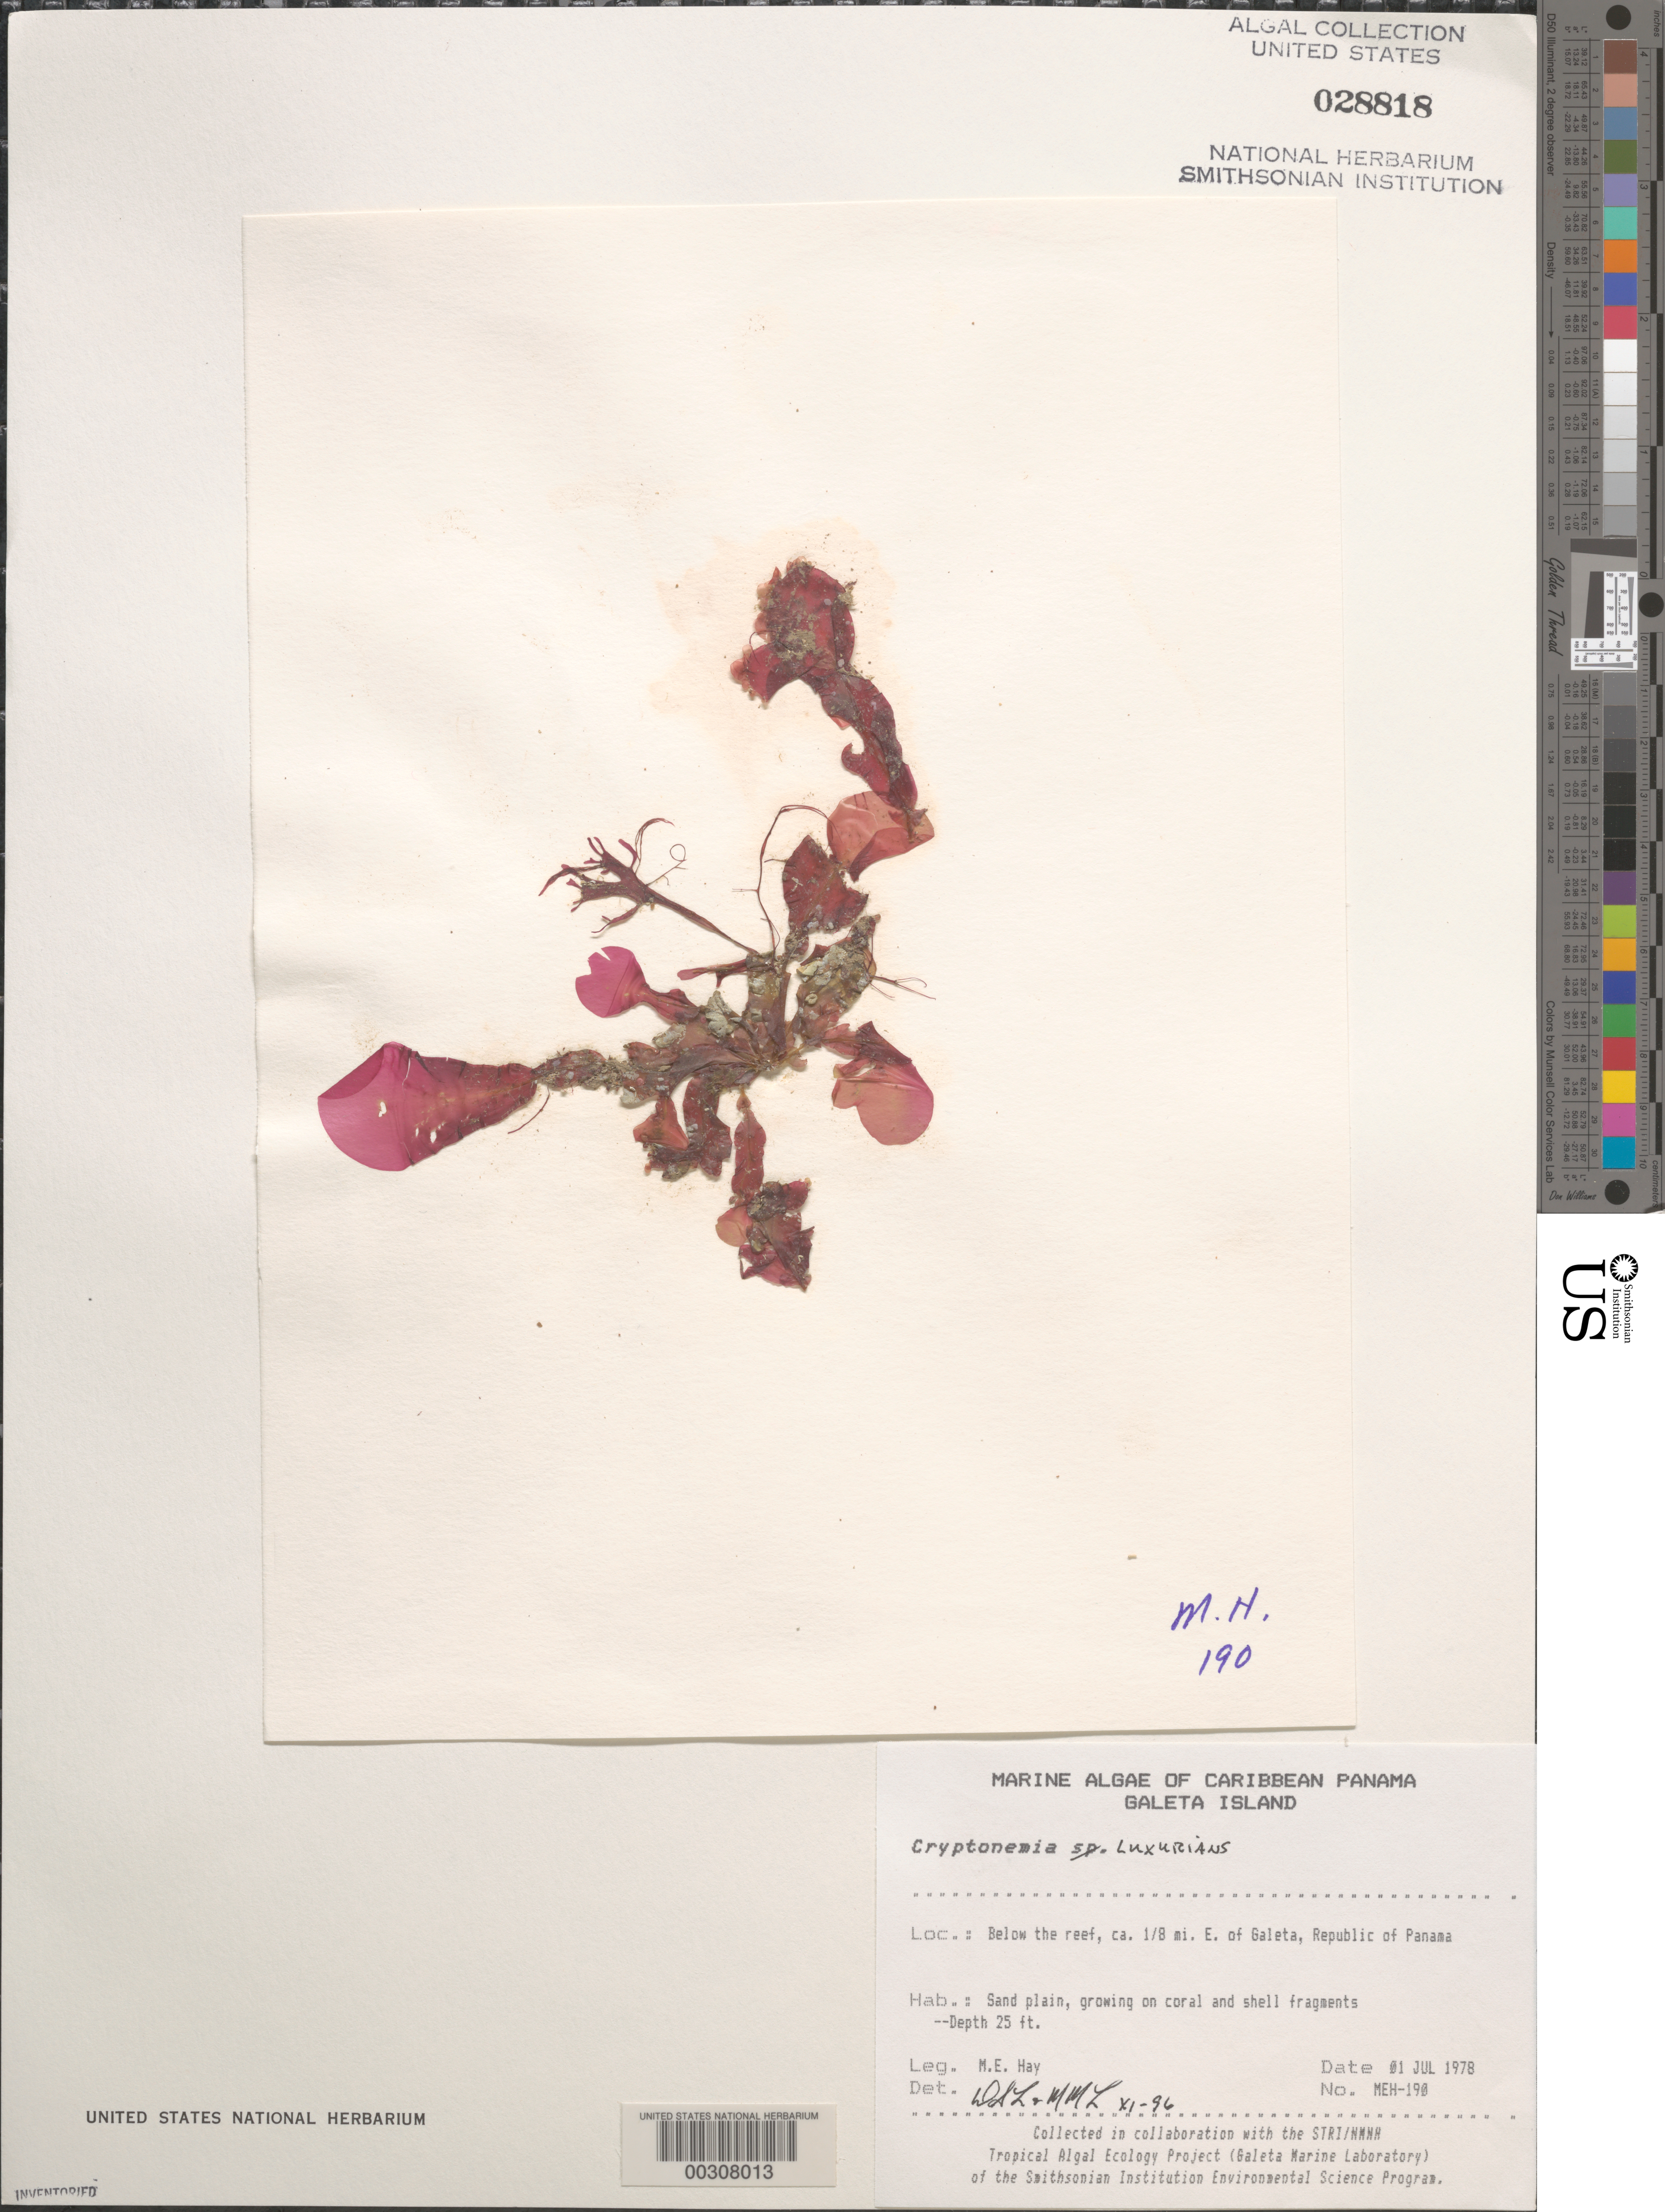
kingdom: Plantae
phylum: Rhodophyta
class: Florideophyceae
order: Halymeniales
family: Halymeniaceae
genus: Cryptonemia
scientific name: Cryptonemia seminervis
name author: (C. Agardh) J. Agardh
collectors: M. E. Hay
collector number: MEH-190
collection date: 1978-07-01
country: Panama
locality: Caribbean Panama. Galeta Island. Below the reef, ca. 1/8 mi. E. of Galeta, Republic of Panama.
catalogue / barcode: US 28818